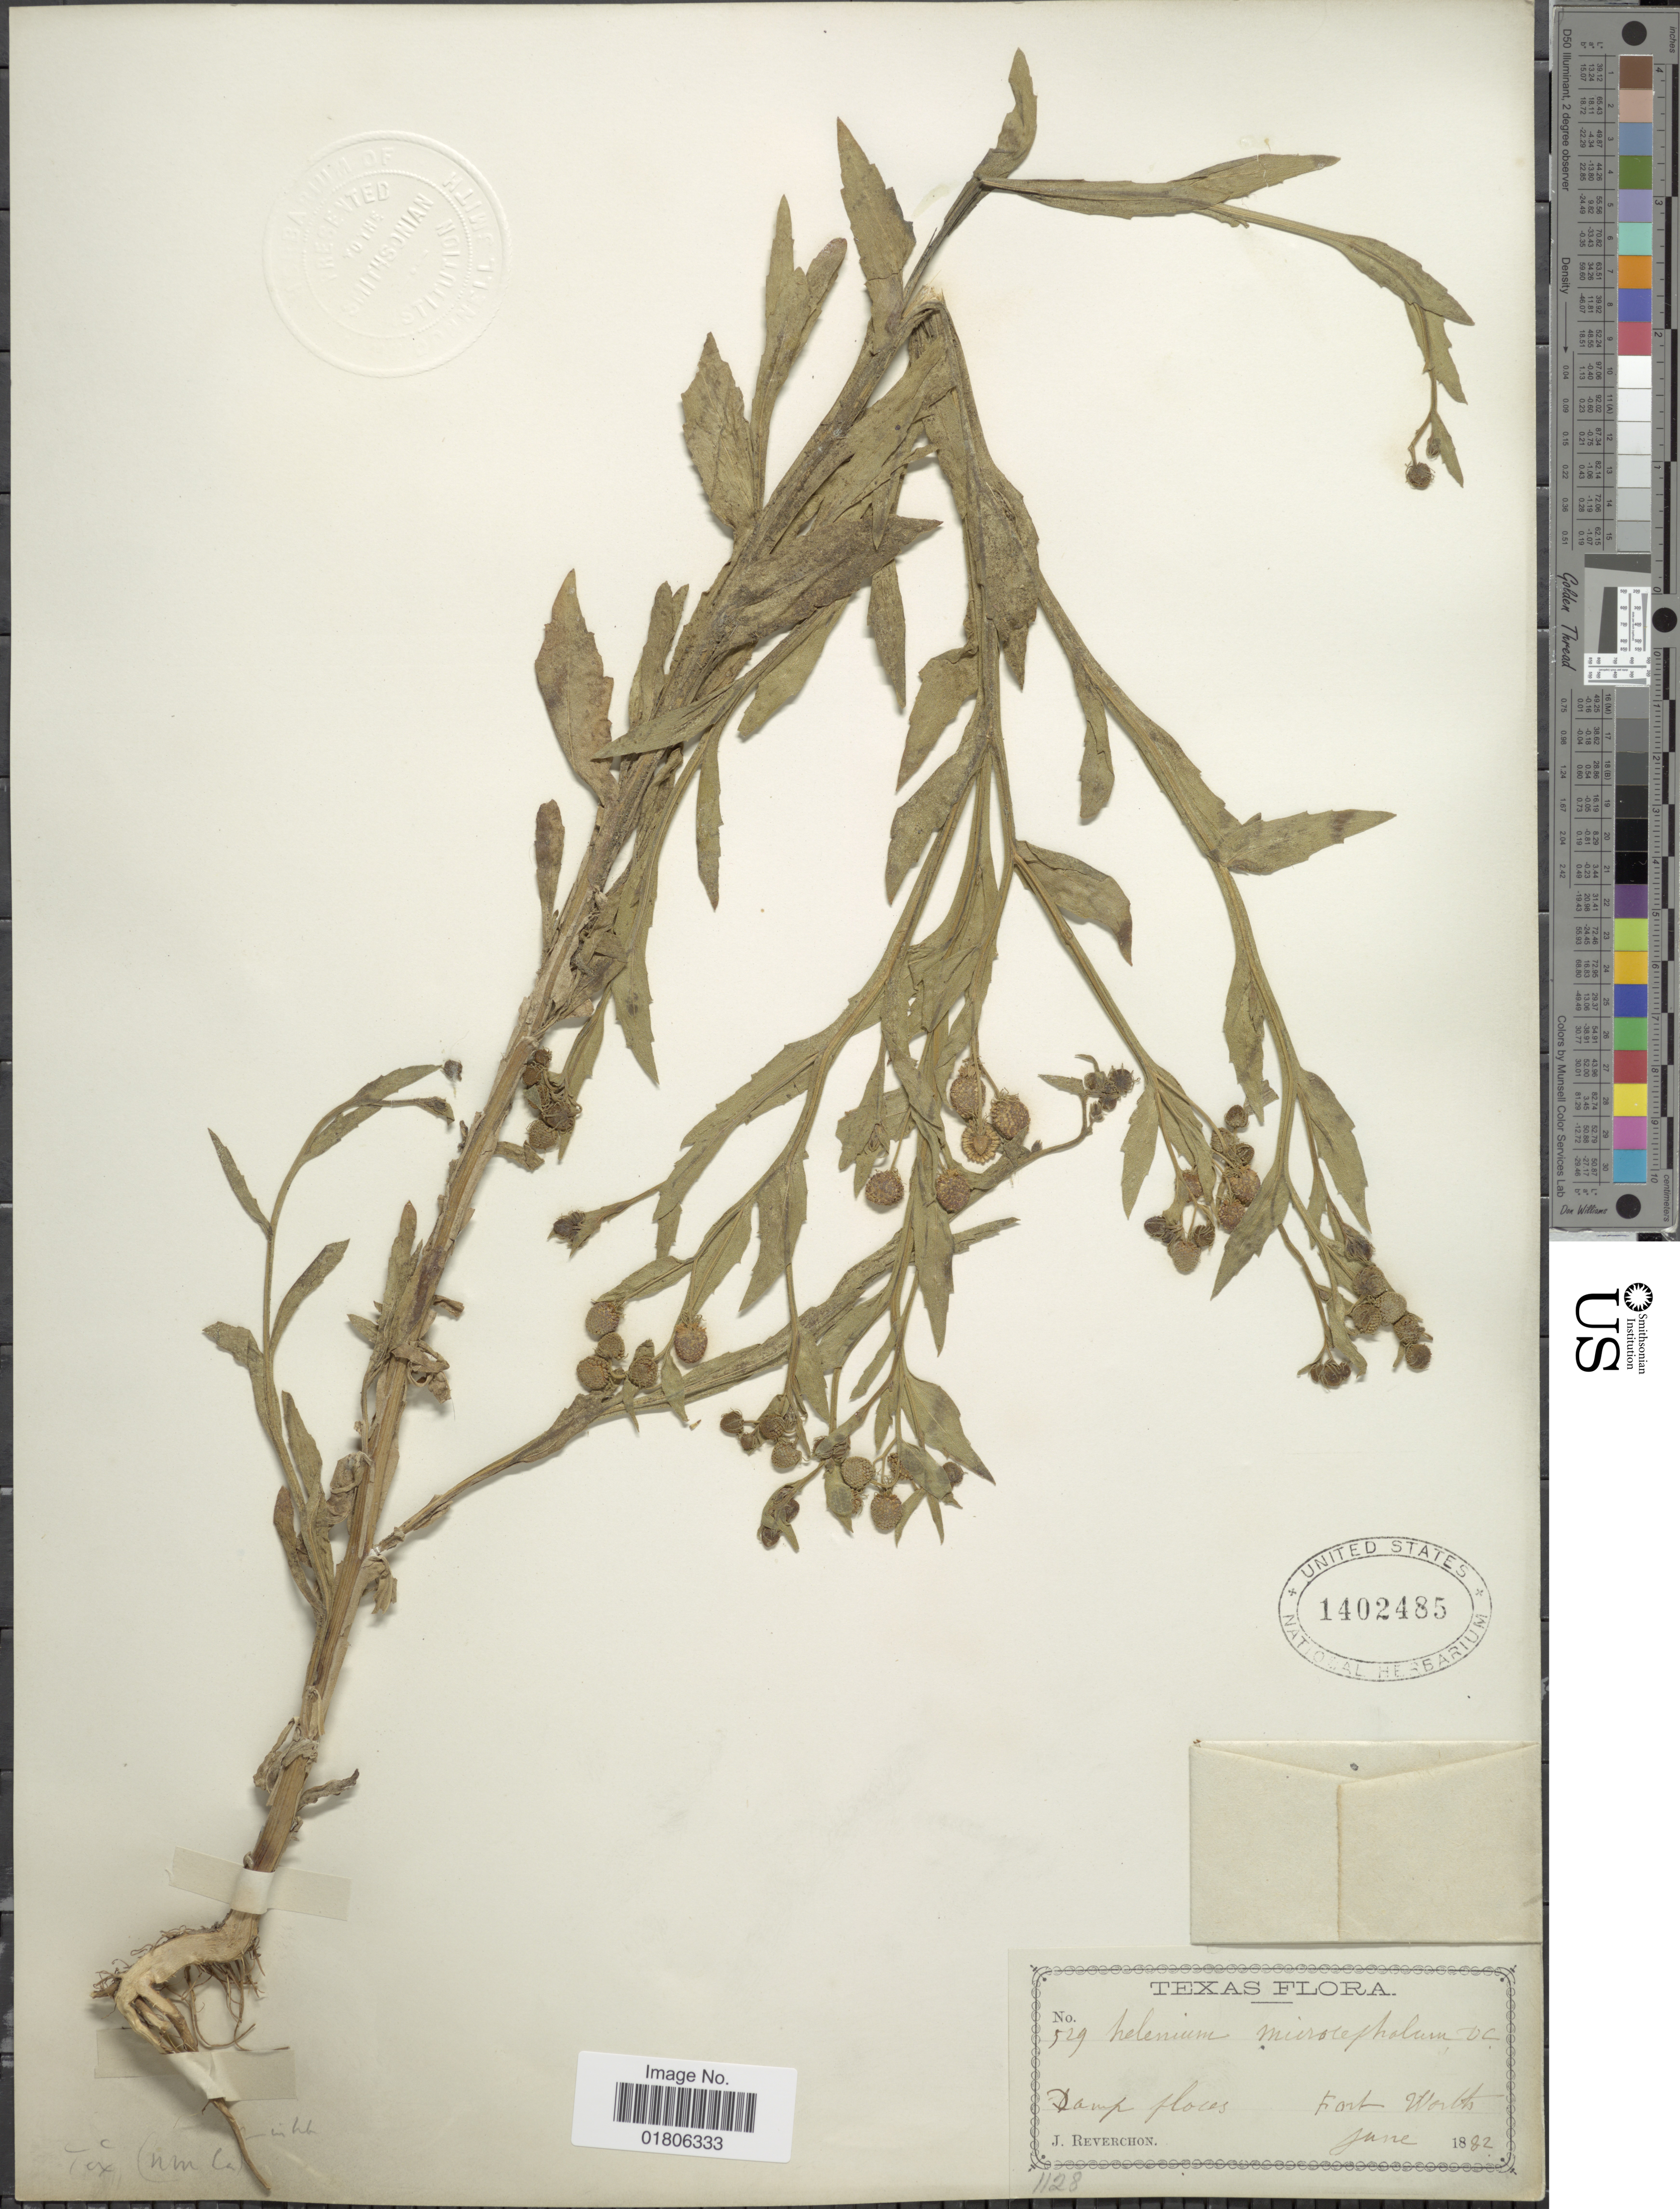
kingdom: Plantae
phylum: Tracheophyta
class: Magnoliopsida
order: Asterales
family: Asteraceae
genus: Helenium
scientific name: Helenium microcephalum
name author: DC.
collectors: J. Reverchon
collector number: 529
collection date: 1882-06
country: United States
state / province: Texas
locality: Fort Worths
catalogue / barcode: US 1402485